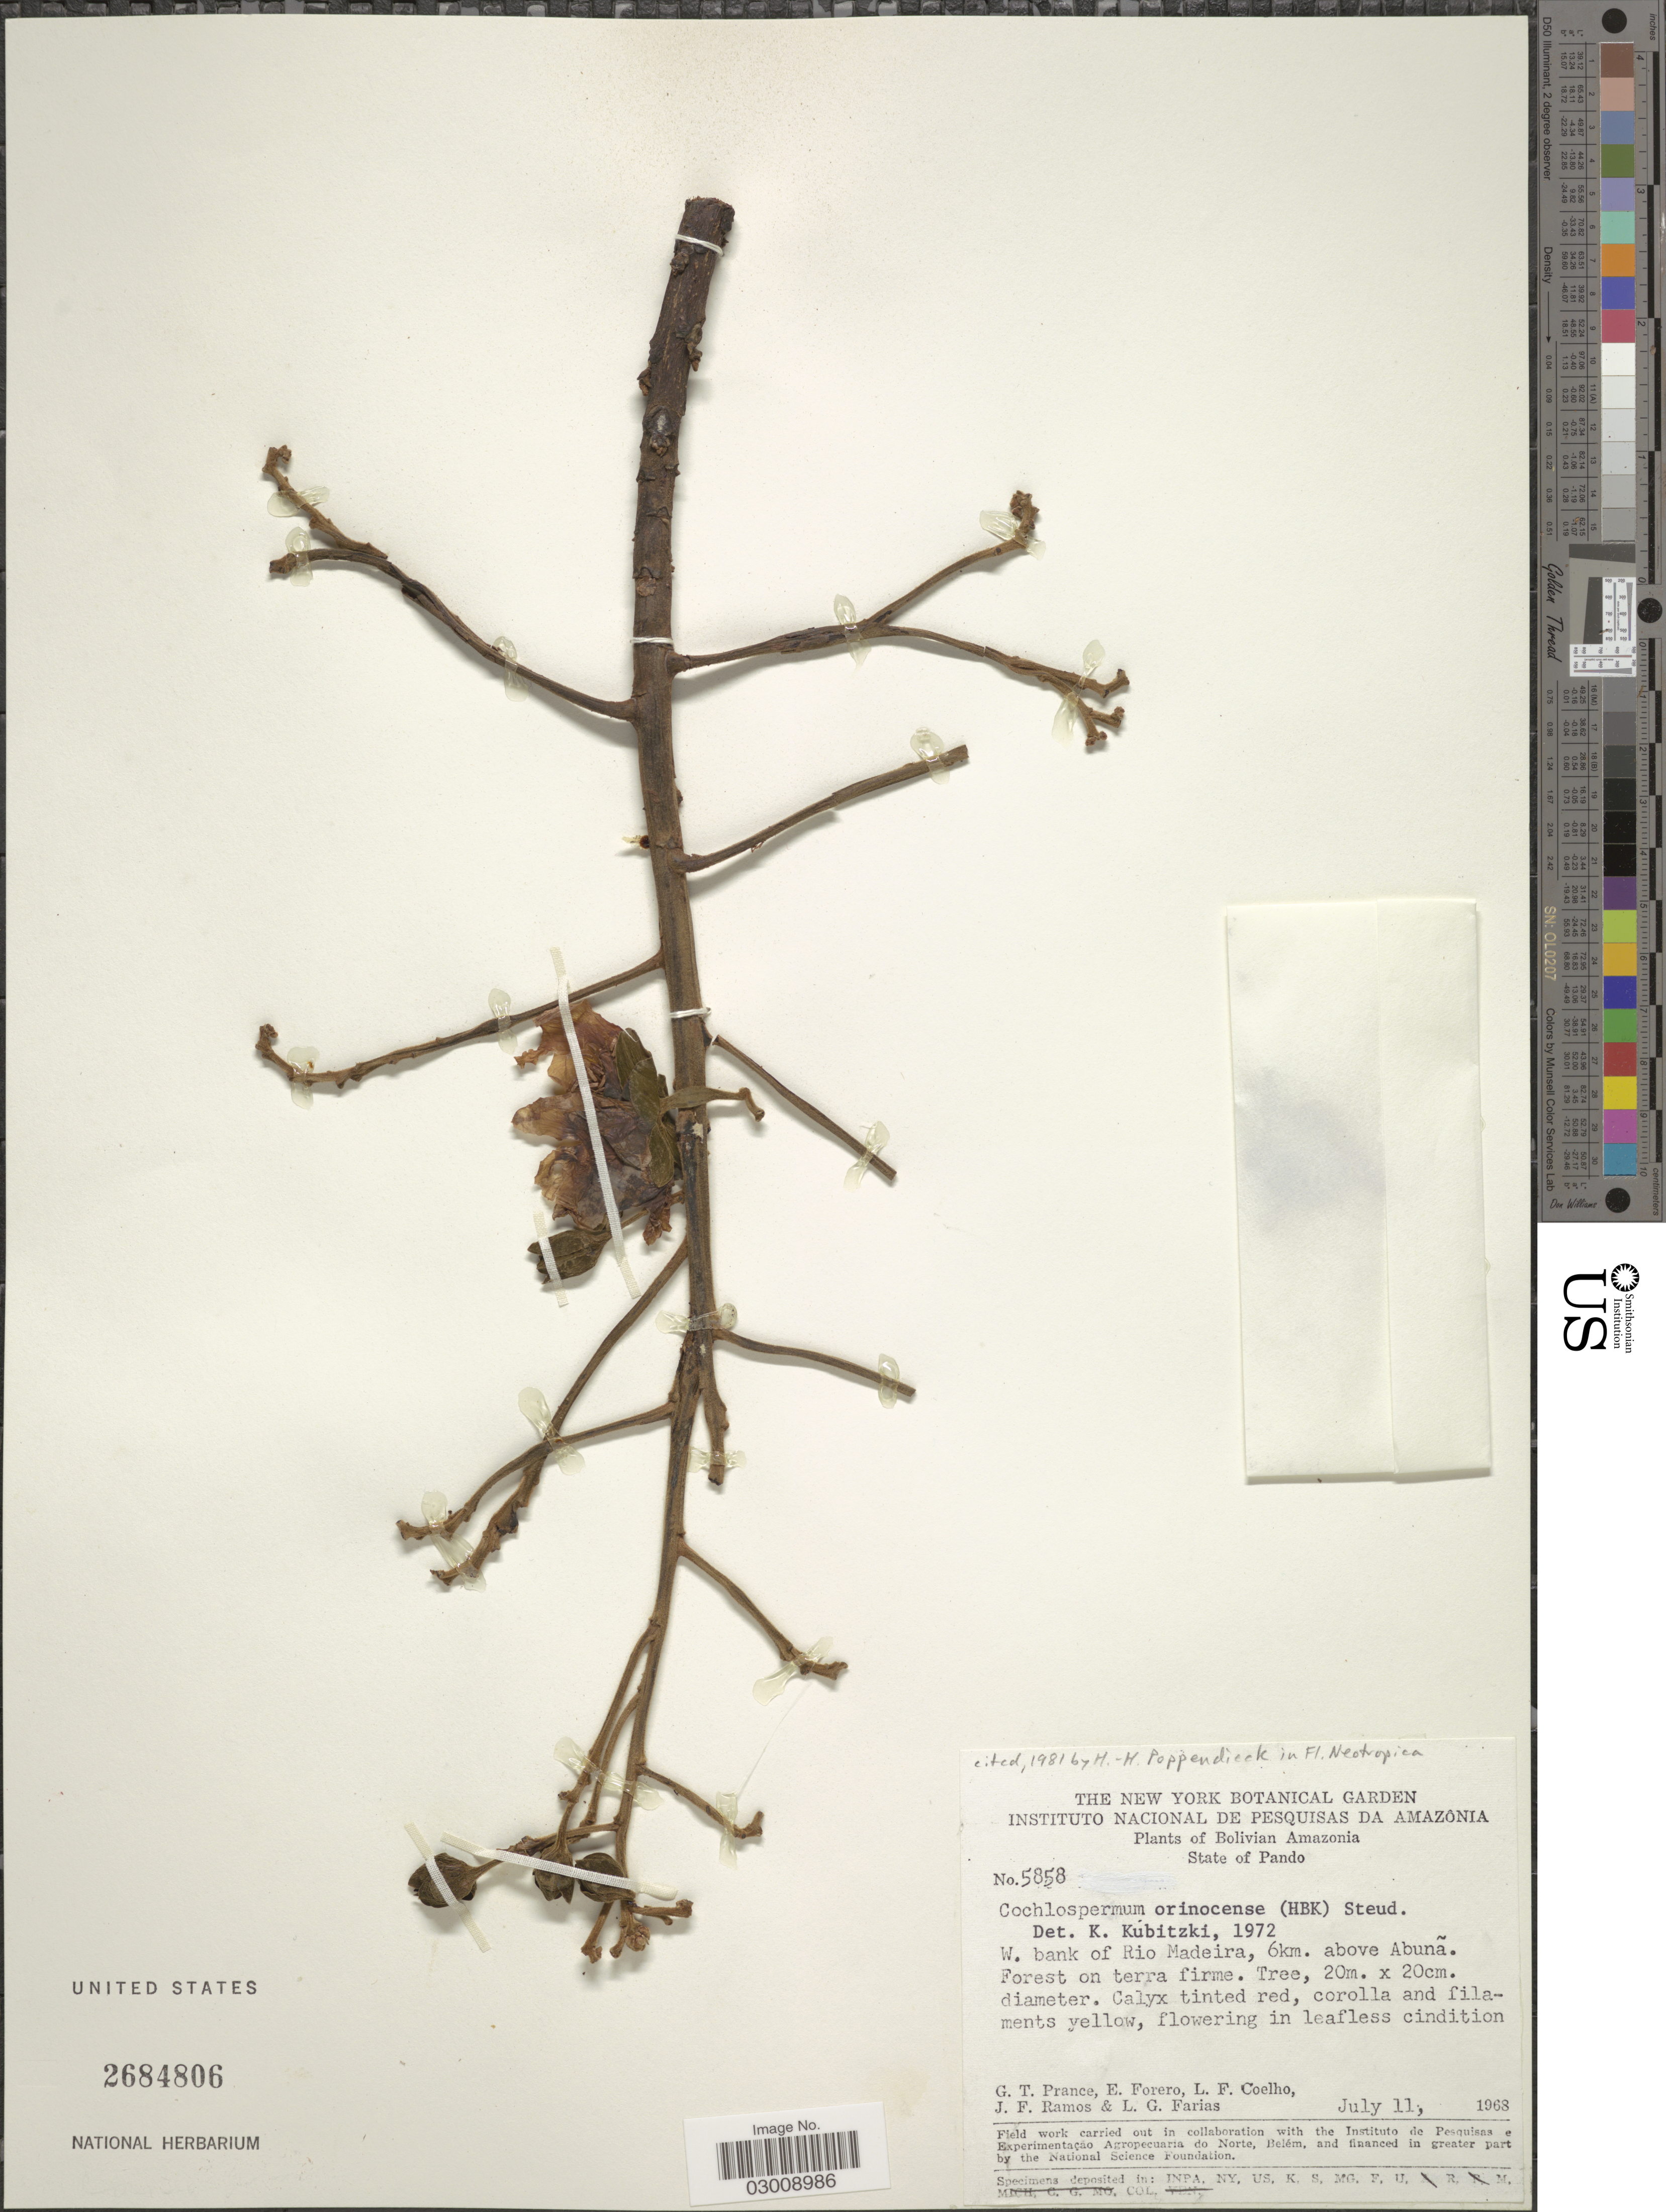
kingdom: Plantae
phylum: Tracheophyta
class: Magnoliopsida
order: Malvales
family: Cochlospermaceae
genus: Cochlospermum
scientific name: Cochlospermum orinocense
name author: (Kunth) Steud.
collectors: G. T. Prance, E. Forero, L. F. Coelho, J. F. Ramos & L. G. Farias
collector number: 5858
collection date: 1968-07-11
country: Bolivia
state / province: Pando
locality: Bolivan Amazonia. W. bank of Rio Madeira, 6km. above Abuña. Forest on terra firme.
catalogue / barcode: US 2684806